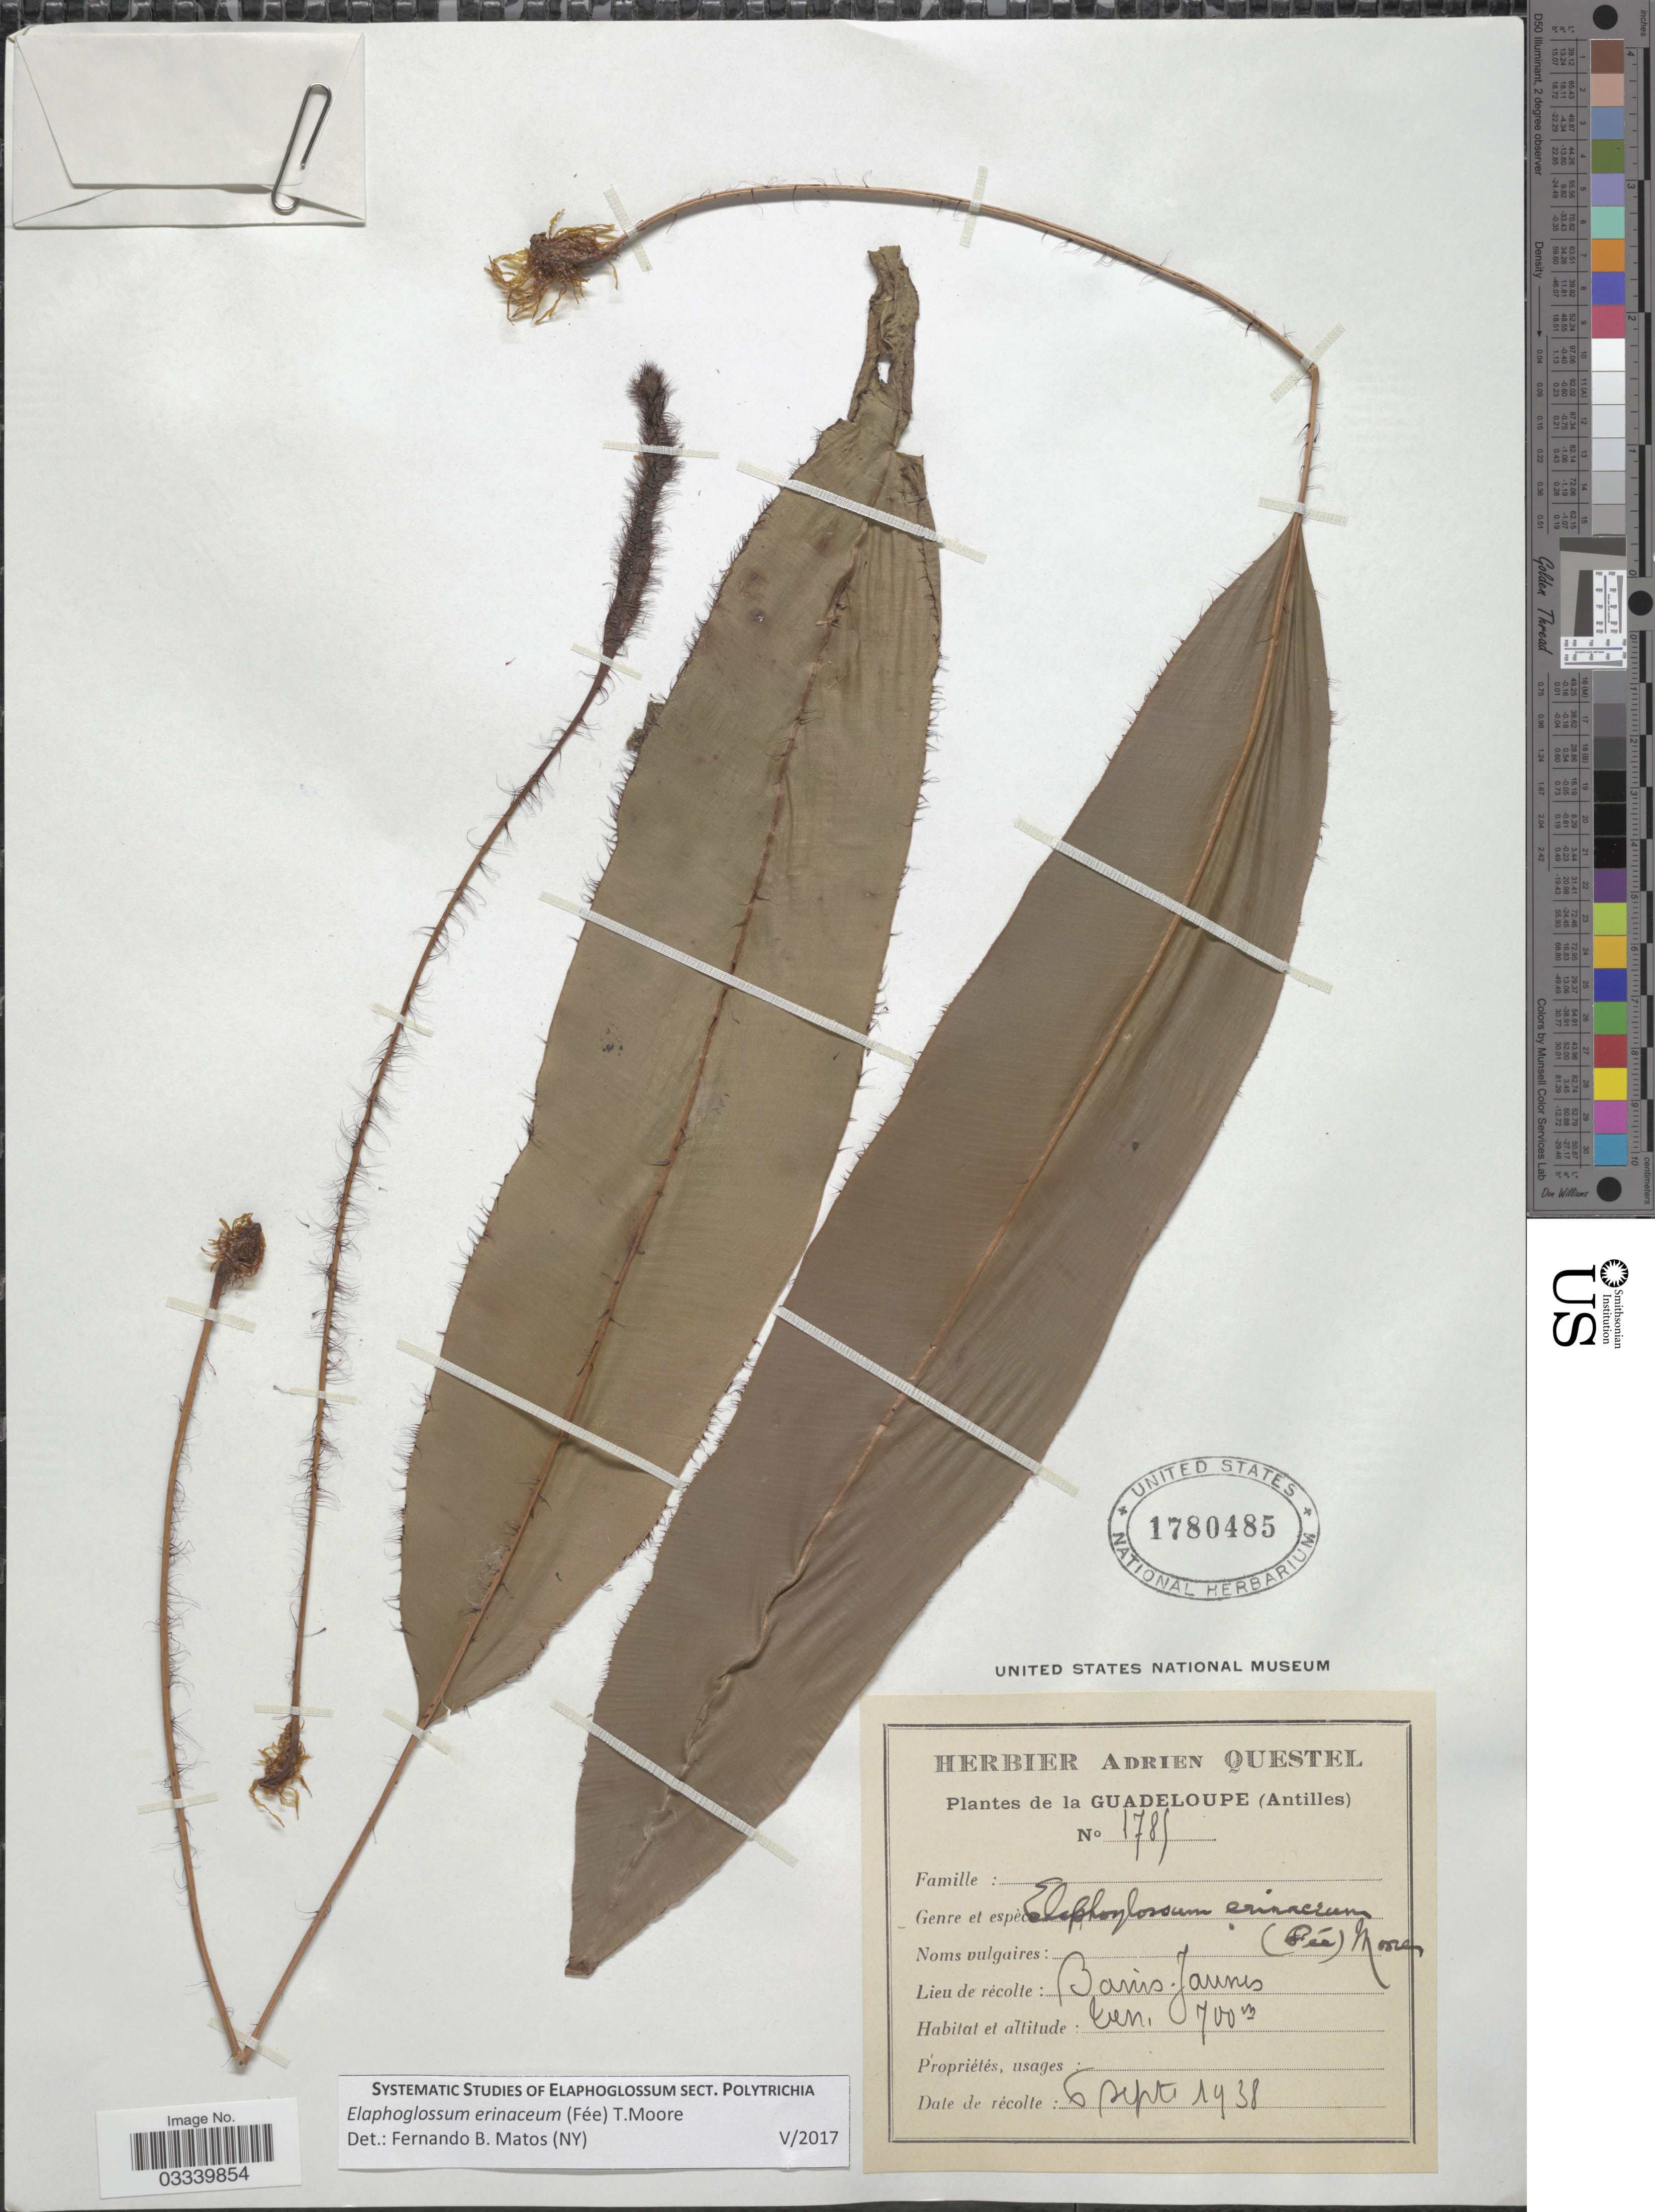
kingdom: Plantae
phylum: Tracheophyta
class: Polypodiopsida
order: Polypodiales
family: Dryopteridaceae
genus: Elaphoglossum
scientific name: Elaphoglossum erinaceum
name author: (Fée) T. Moore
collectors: A. Questel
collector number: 1785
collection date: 1938-09-06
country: Guadeloupe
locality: Guadeloupe (Antilles). Bains Jaunes.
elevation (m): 700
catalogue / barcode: US 1780485